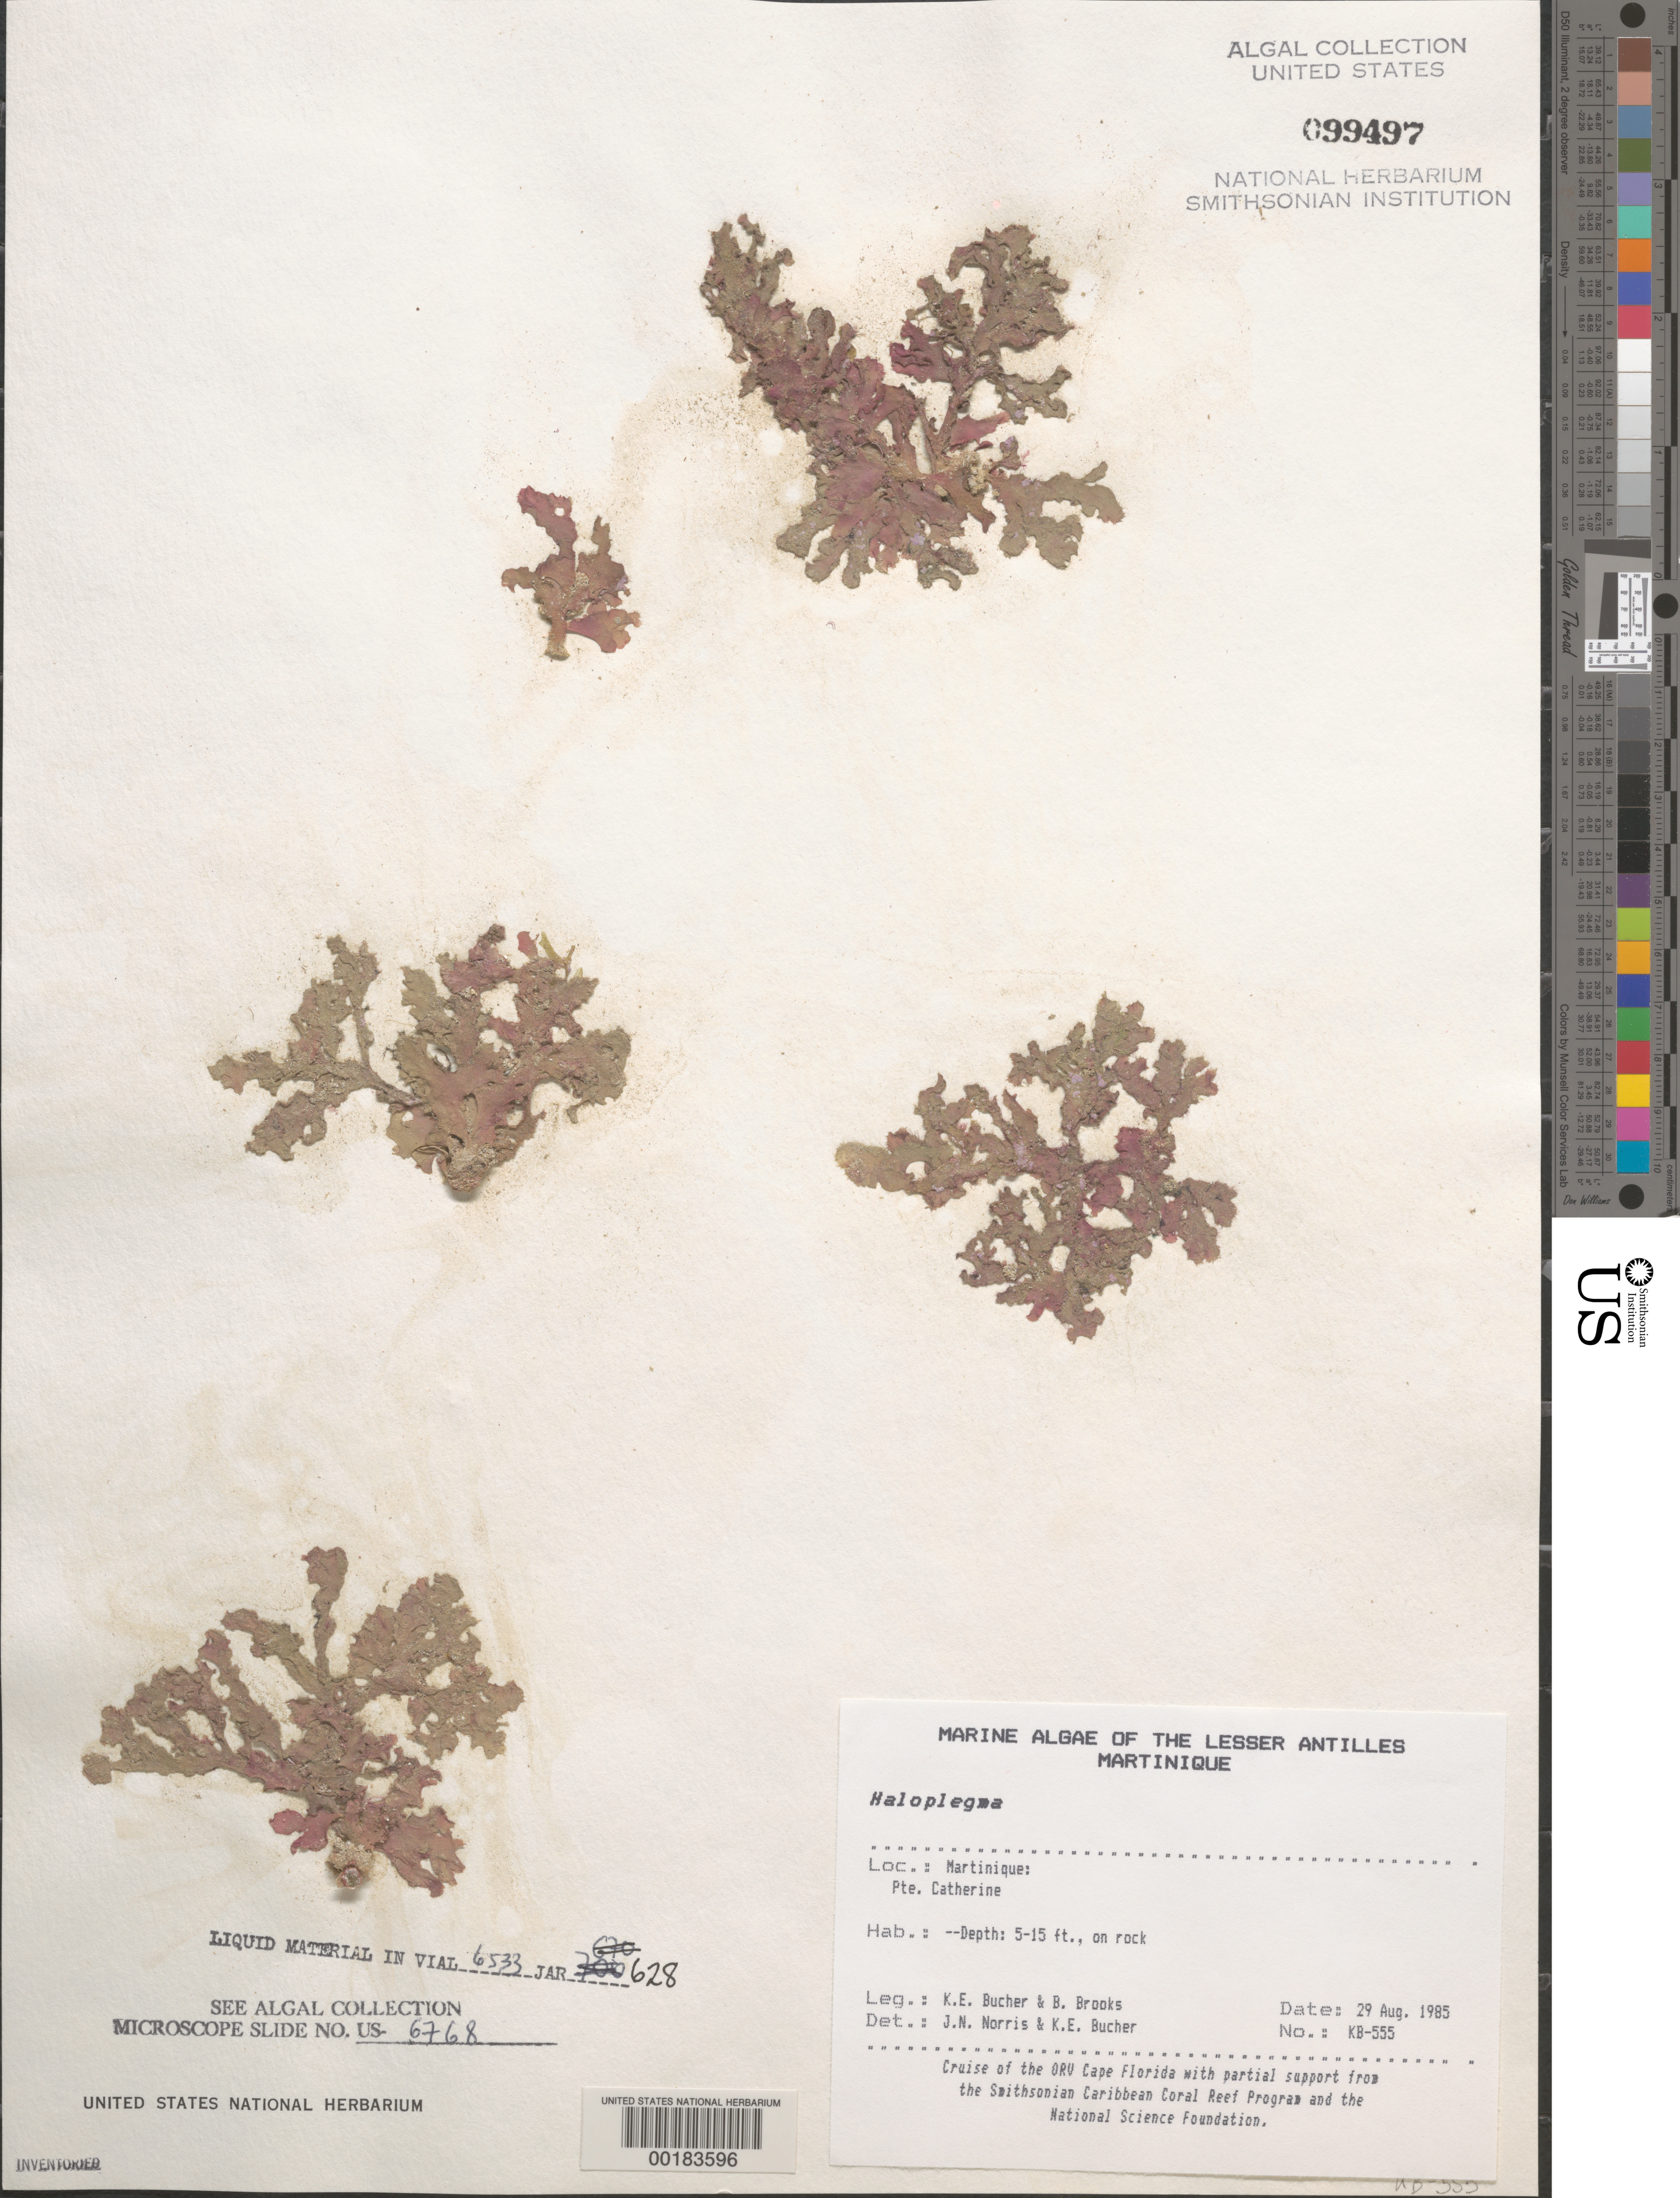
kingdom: Plantae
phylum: Rhodophyta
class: Florideophyceae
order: Ceramiales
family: Wrangeliaceae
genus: Haloplegma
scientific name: Haloplegma sp.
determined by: Norris, J. N.; Bucher, K. E.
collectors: K. E. Bucher & B. Brooks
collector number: Kb-555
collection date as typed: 29 Aug 1985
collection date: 1985-08-29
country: Martinique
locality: Pointe Catherine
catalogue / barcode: US 99497